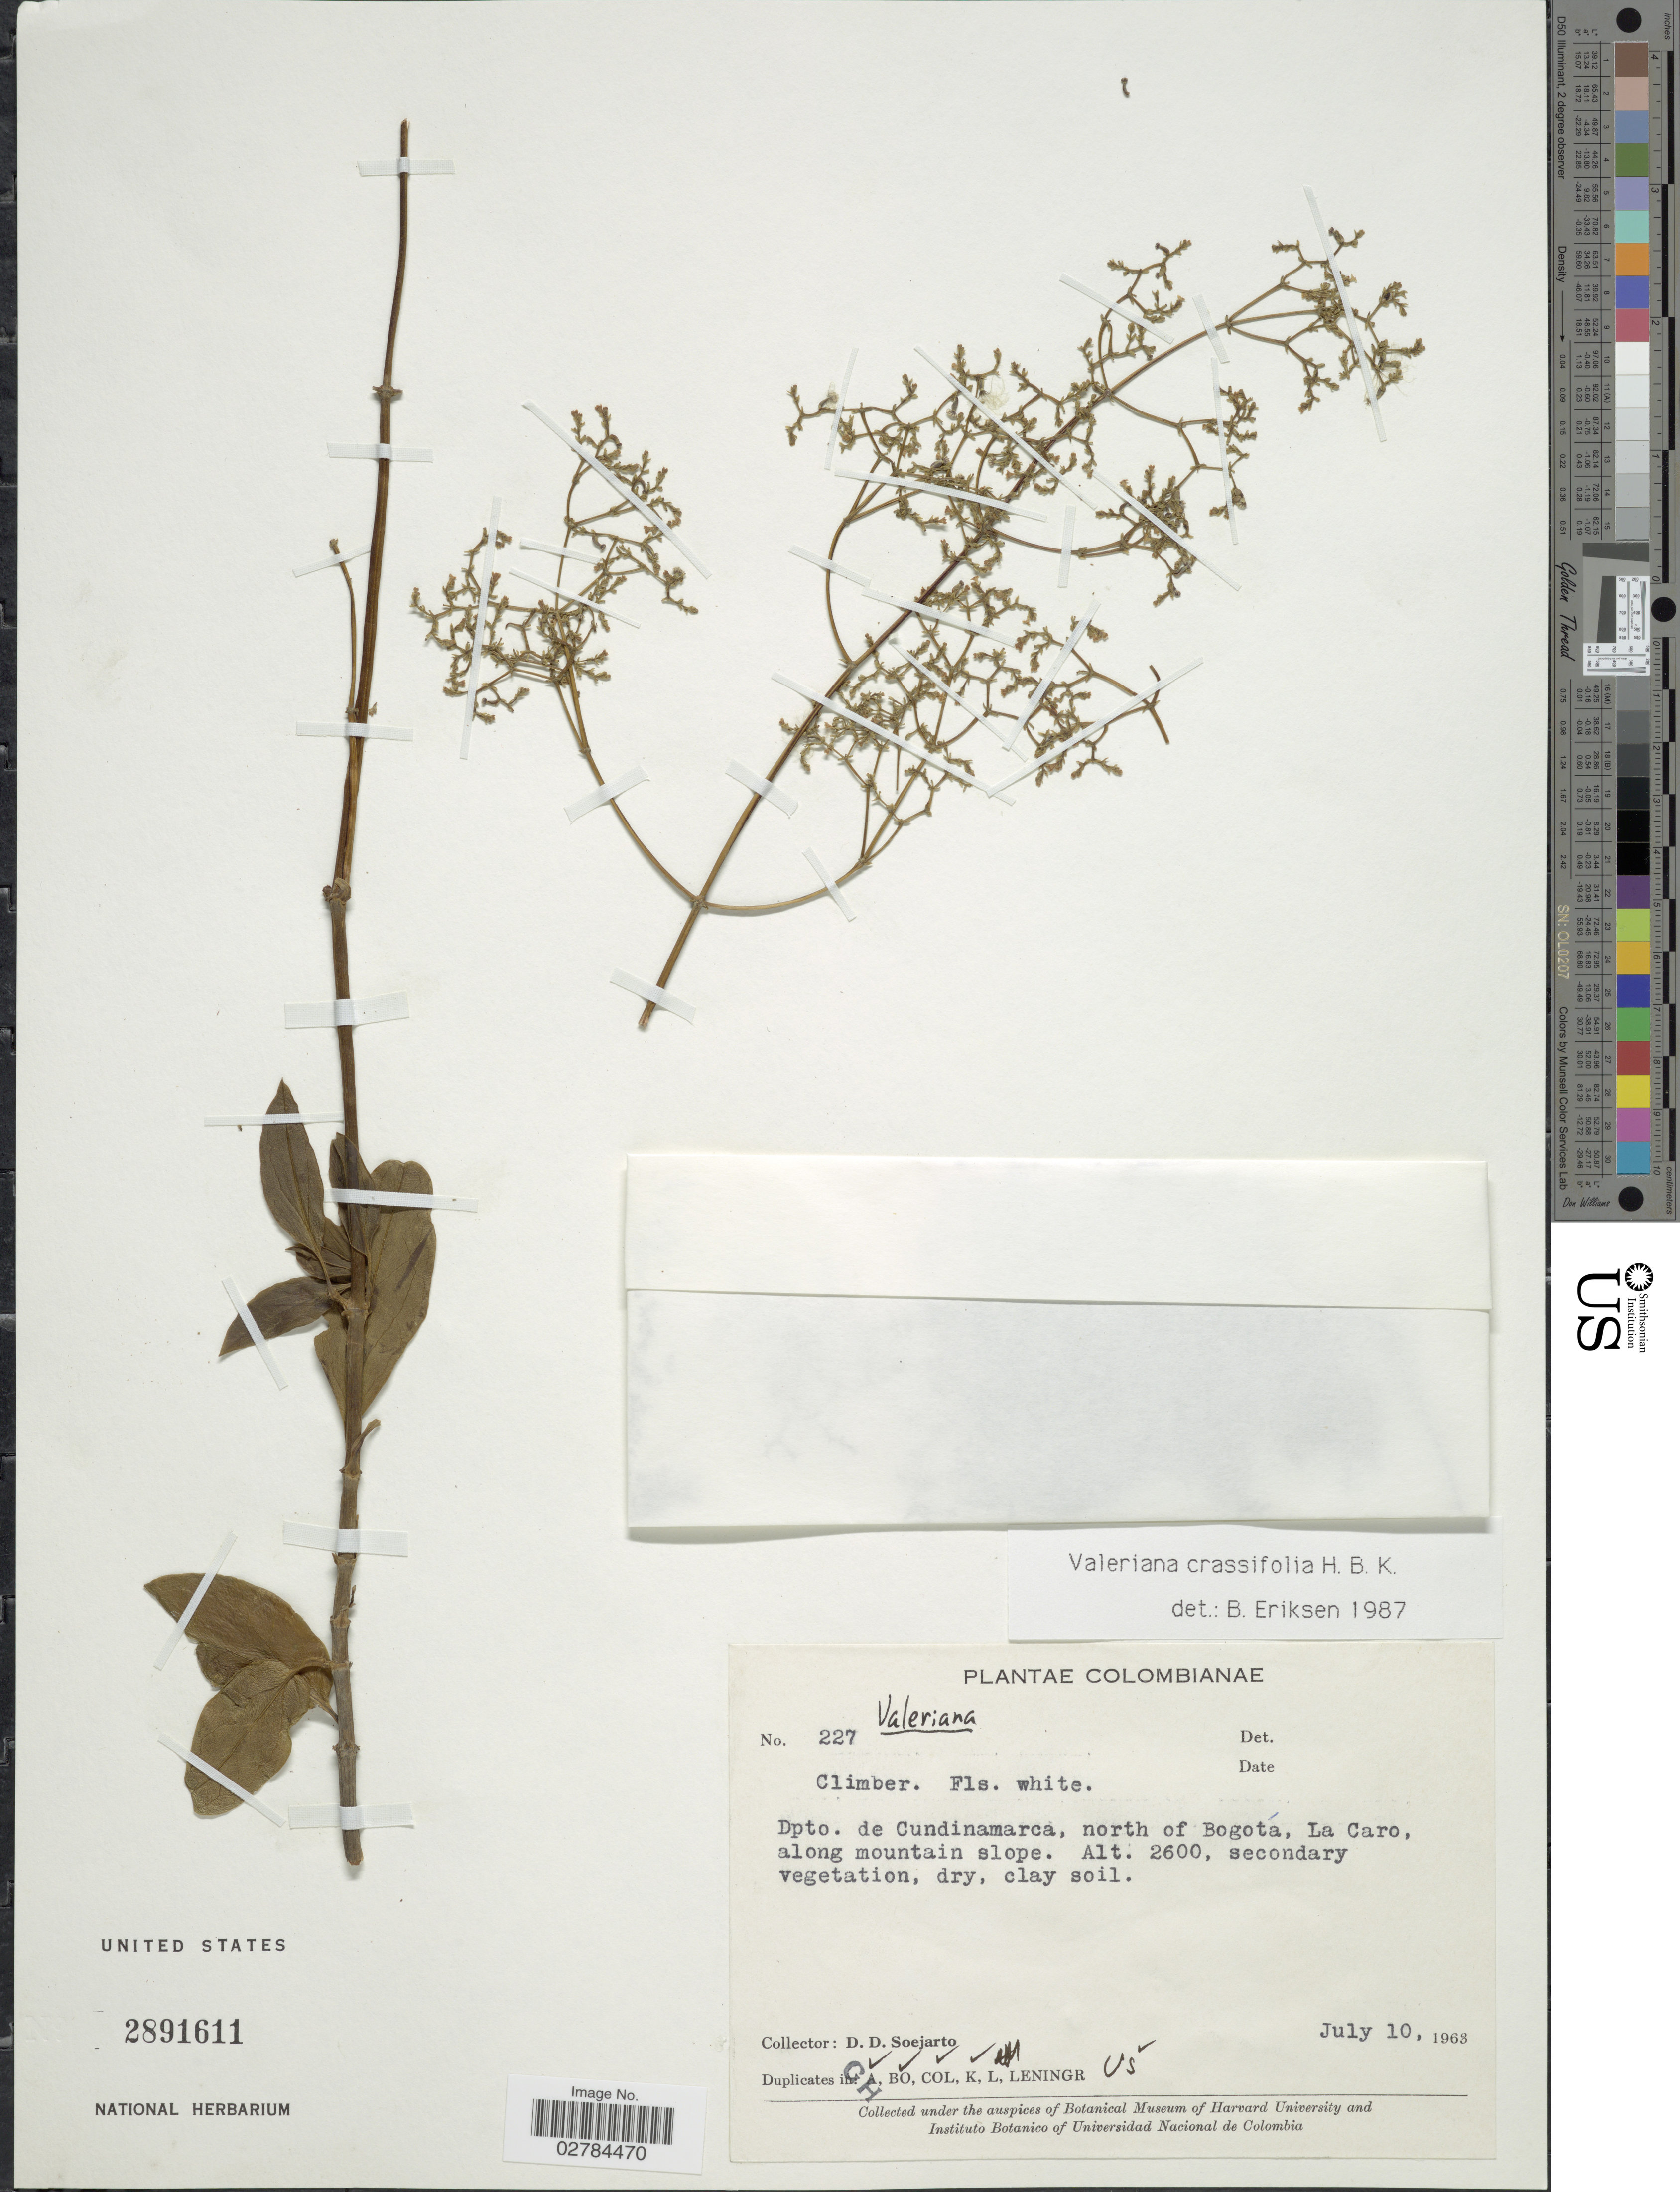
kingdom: Plantae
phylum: Tracheophyta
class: Magnoliopsida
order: Dipsacales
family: Caprifoliaceae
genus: Valeriana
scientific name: Valeriana crassifolia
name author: Kunth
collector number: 227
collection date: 1963-07-10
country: Colombia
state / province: Cundinamarca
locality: Dpto. de Cundinamarca, north of Bogotá, La Caro.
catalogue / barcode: US 2891611